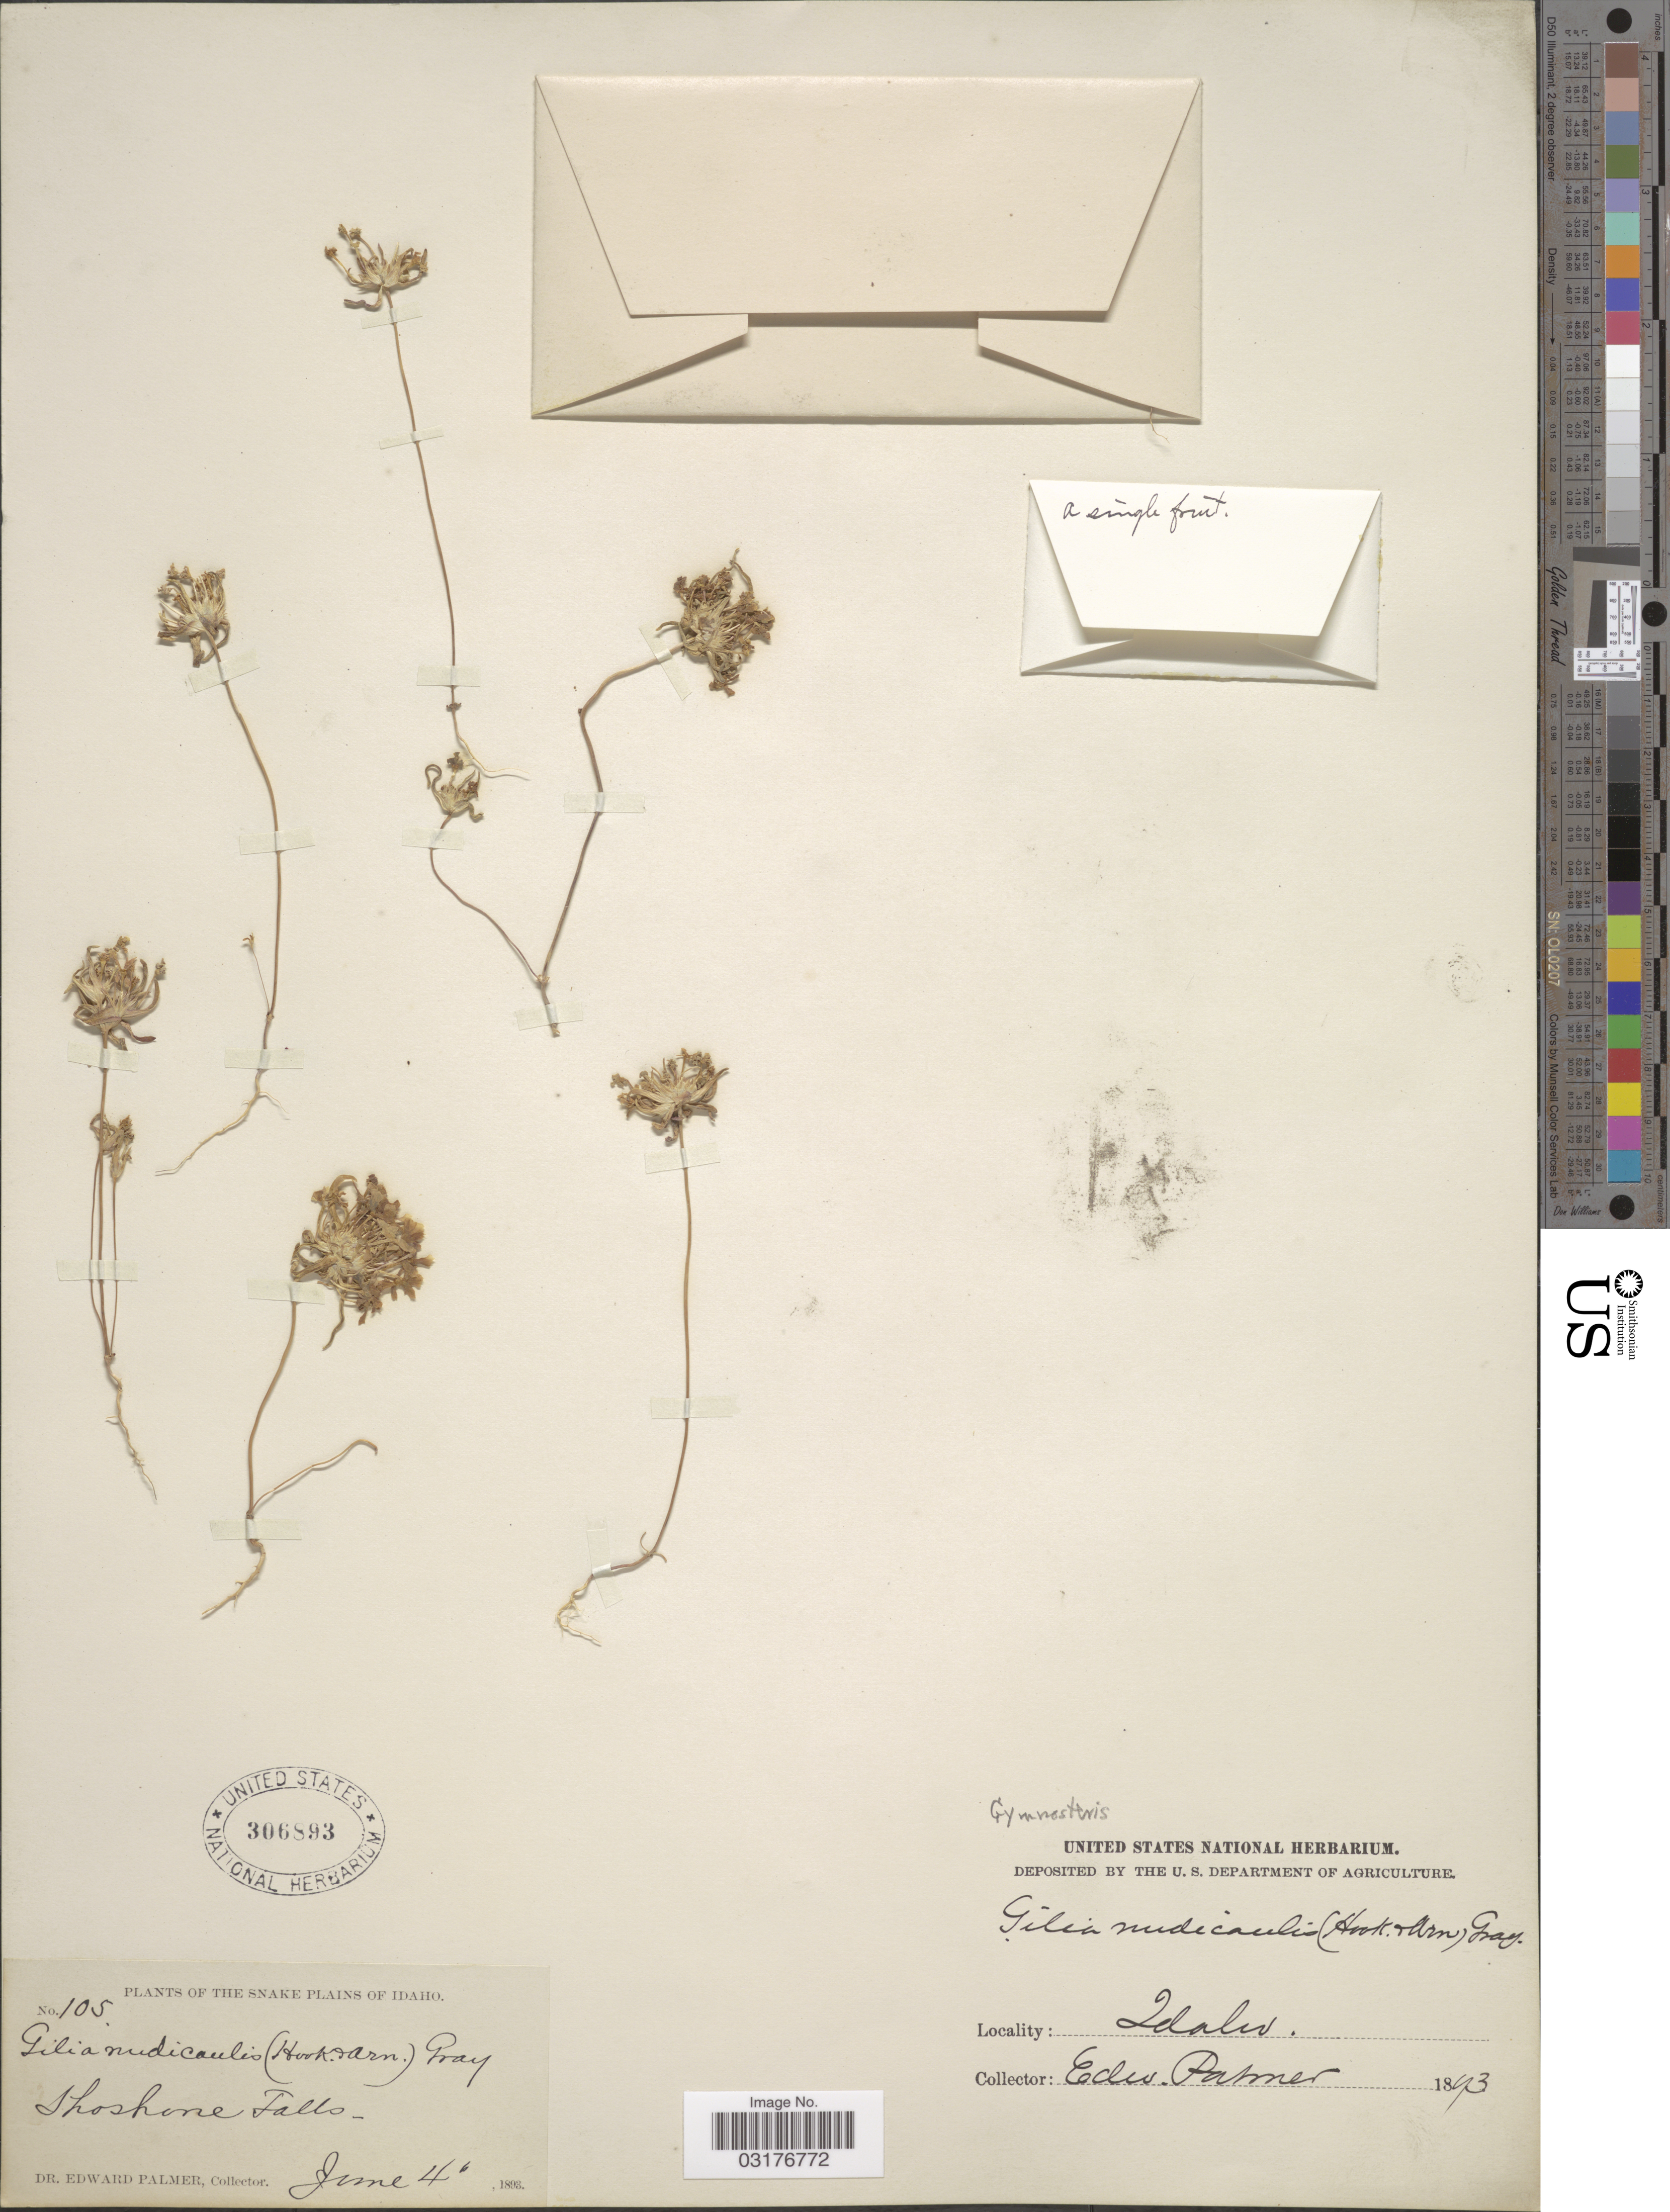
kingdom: Plantae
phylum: Tracheophyta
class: Magnoliopsida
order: Ericales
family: Polemoniaceae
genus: Gymnosteris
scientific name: Gymnosteris nudicaulis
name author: (Hook. & Arn.) Greene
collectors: E. Palmer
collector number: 105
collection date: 1893-06-04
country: United States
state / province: Idaho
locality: The Snake Plains of Idaho. Shoshone Falls.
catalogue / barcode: US 306893